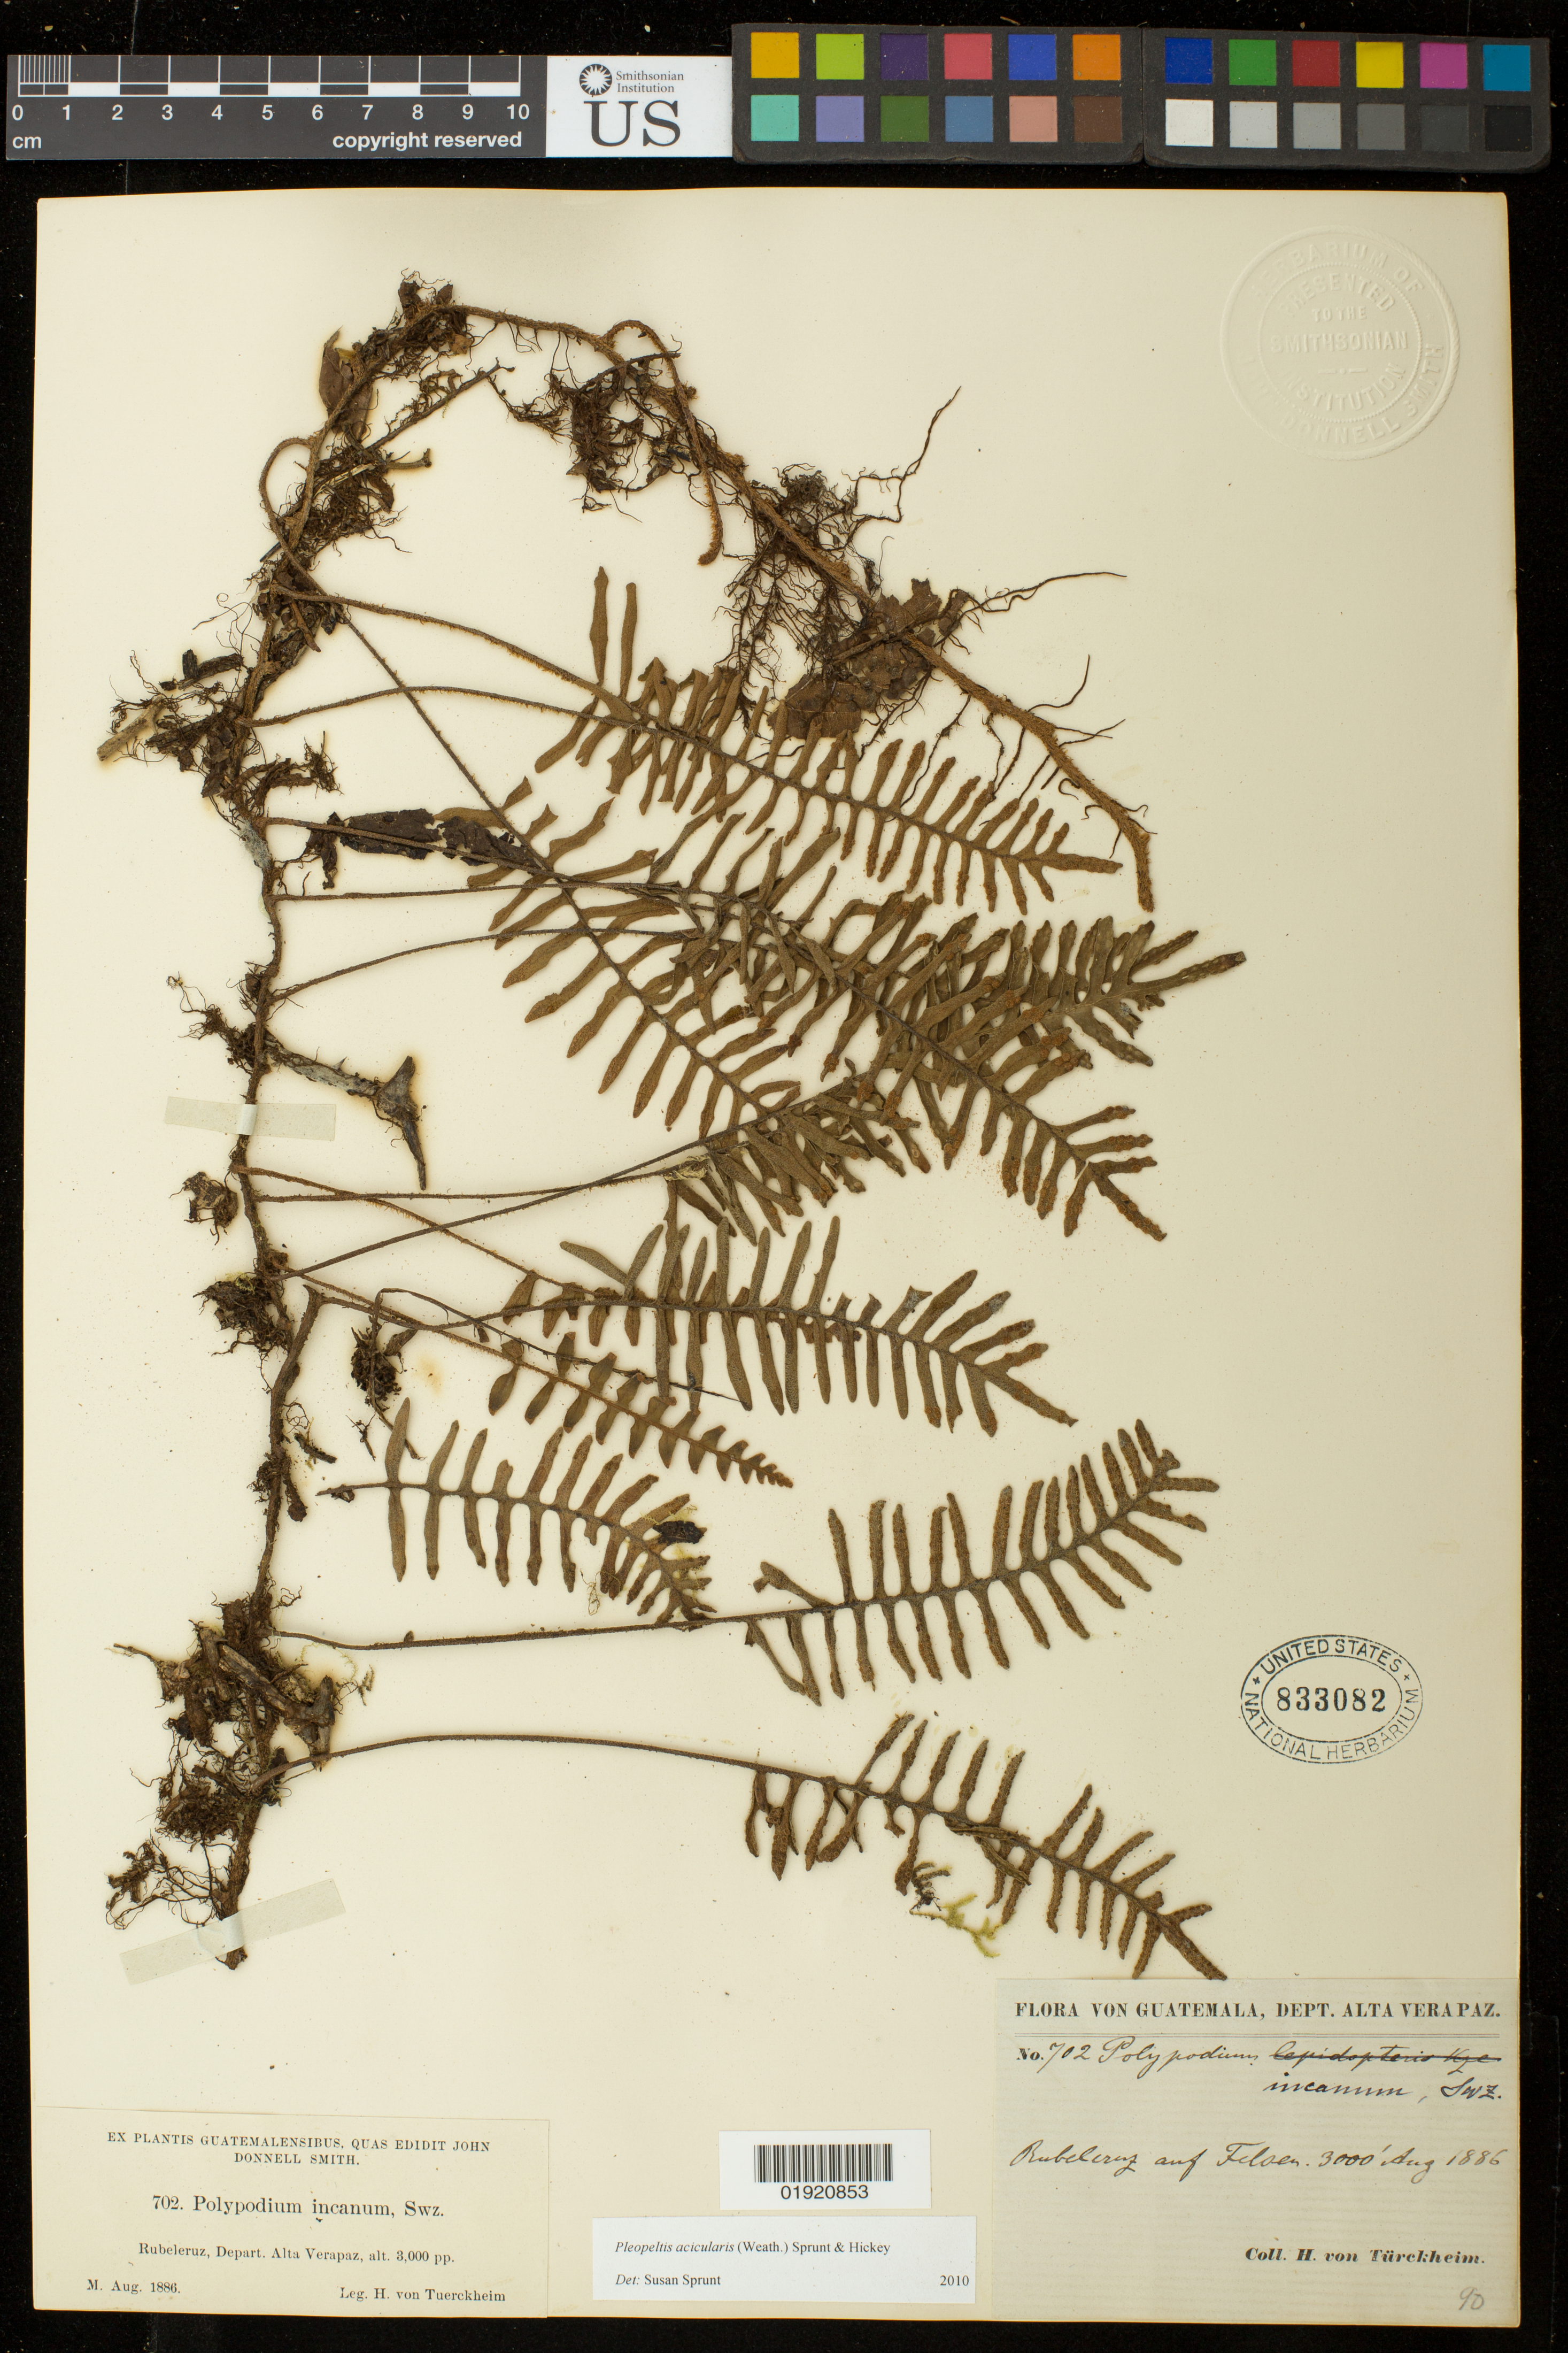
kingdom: Plantae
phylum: Tracheophyta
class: Polypodiopsida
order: Polypodiales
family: Polypodiaceae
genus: Pleopeltis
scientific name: Pleopeltis acicularis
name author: (Weath.) A.R. Sm. & Krömer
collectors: H. von Türckheim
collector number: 702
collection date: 1886-08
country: Guatemala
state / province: Alta Verapaz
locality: Guatemala. Rubeleruz, Dept. Alta Verapaz.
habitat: Rubeleruz auf Felsen.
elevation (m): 914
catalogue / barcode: US 833082